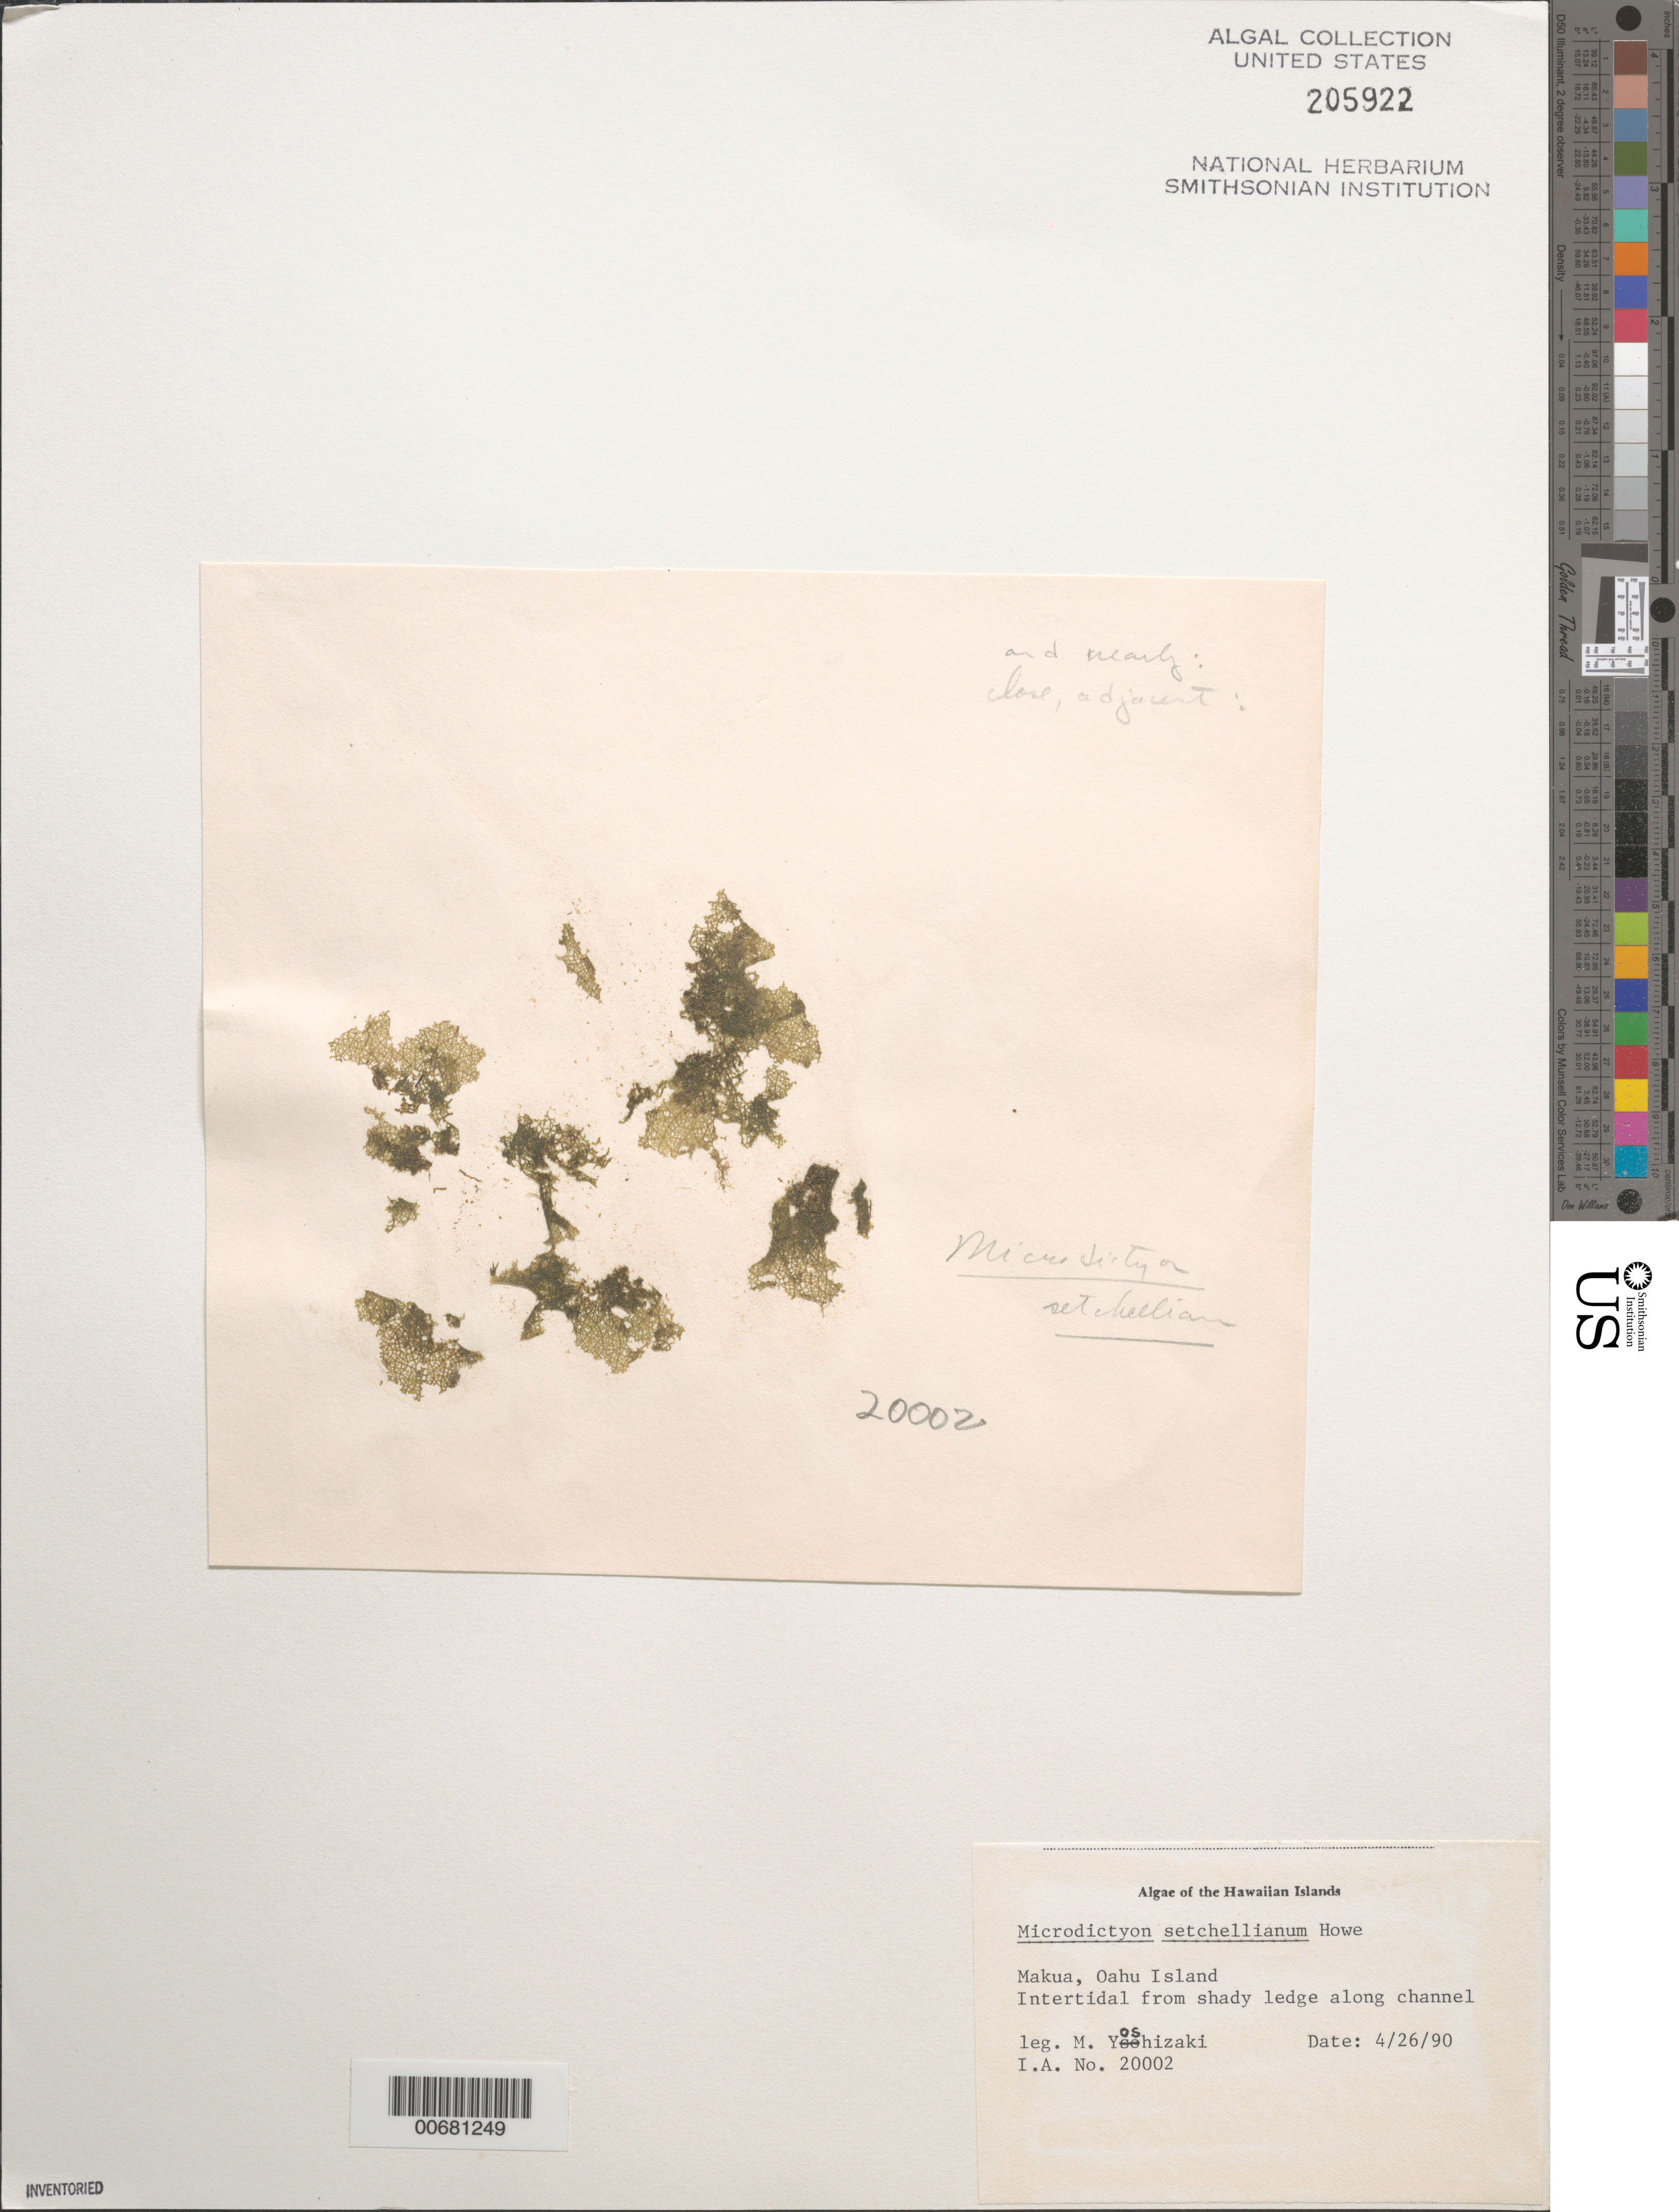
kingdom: Plantae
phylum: Chlorophyta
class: Ulvophyceae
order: Cladophorales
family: Anadyomenaceae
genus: Microdictyon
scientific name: Microdictyon setchellianum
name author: M. Howe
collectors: M. Yoshizaki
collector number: IAA 20002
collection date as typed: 26 Apr 1990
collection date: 1990-04-26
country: United States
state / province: Hawaii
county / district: Honolulu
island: Oahu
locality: Makua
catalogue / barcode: US 205922